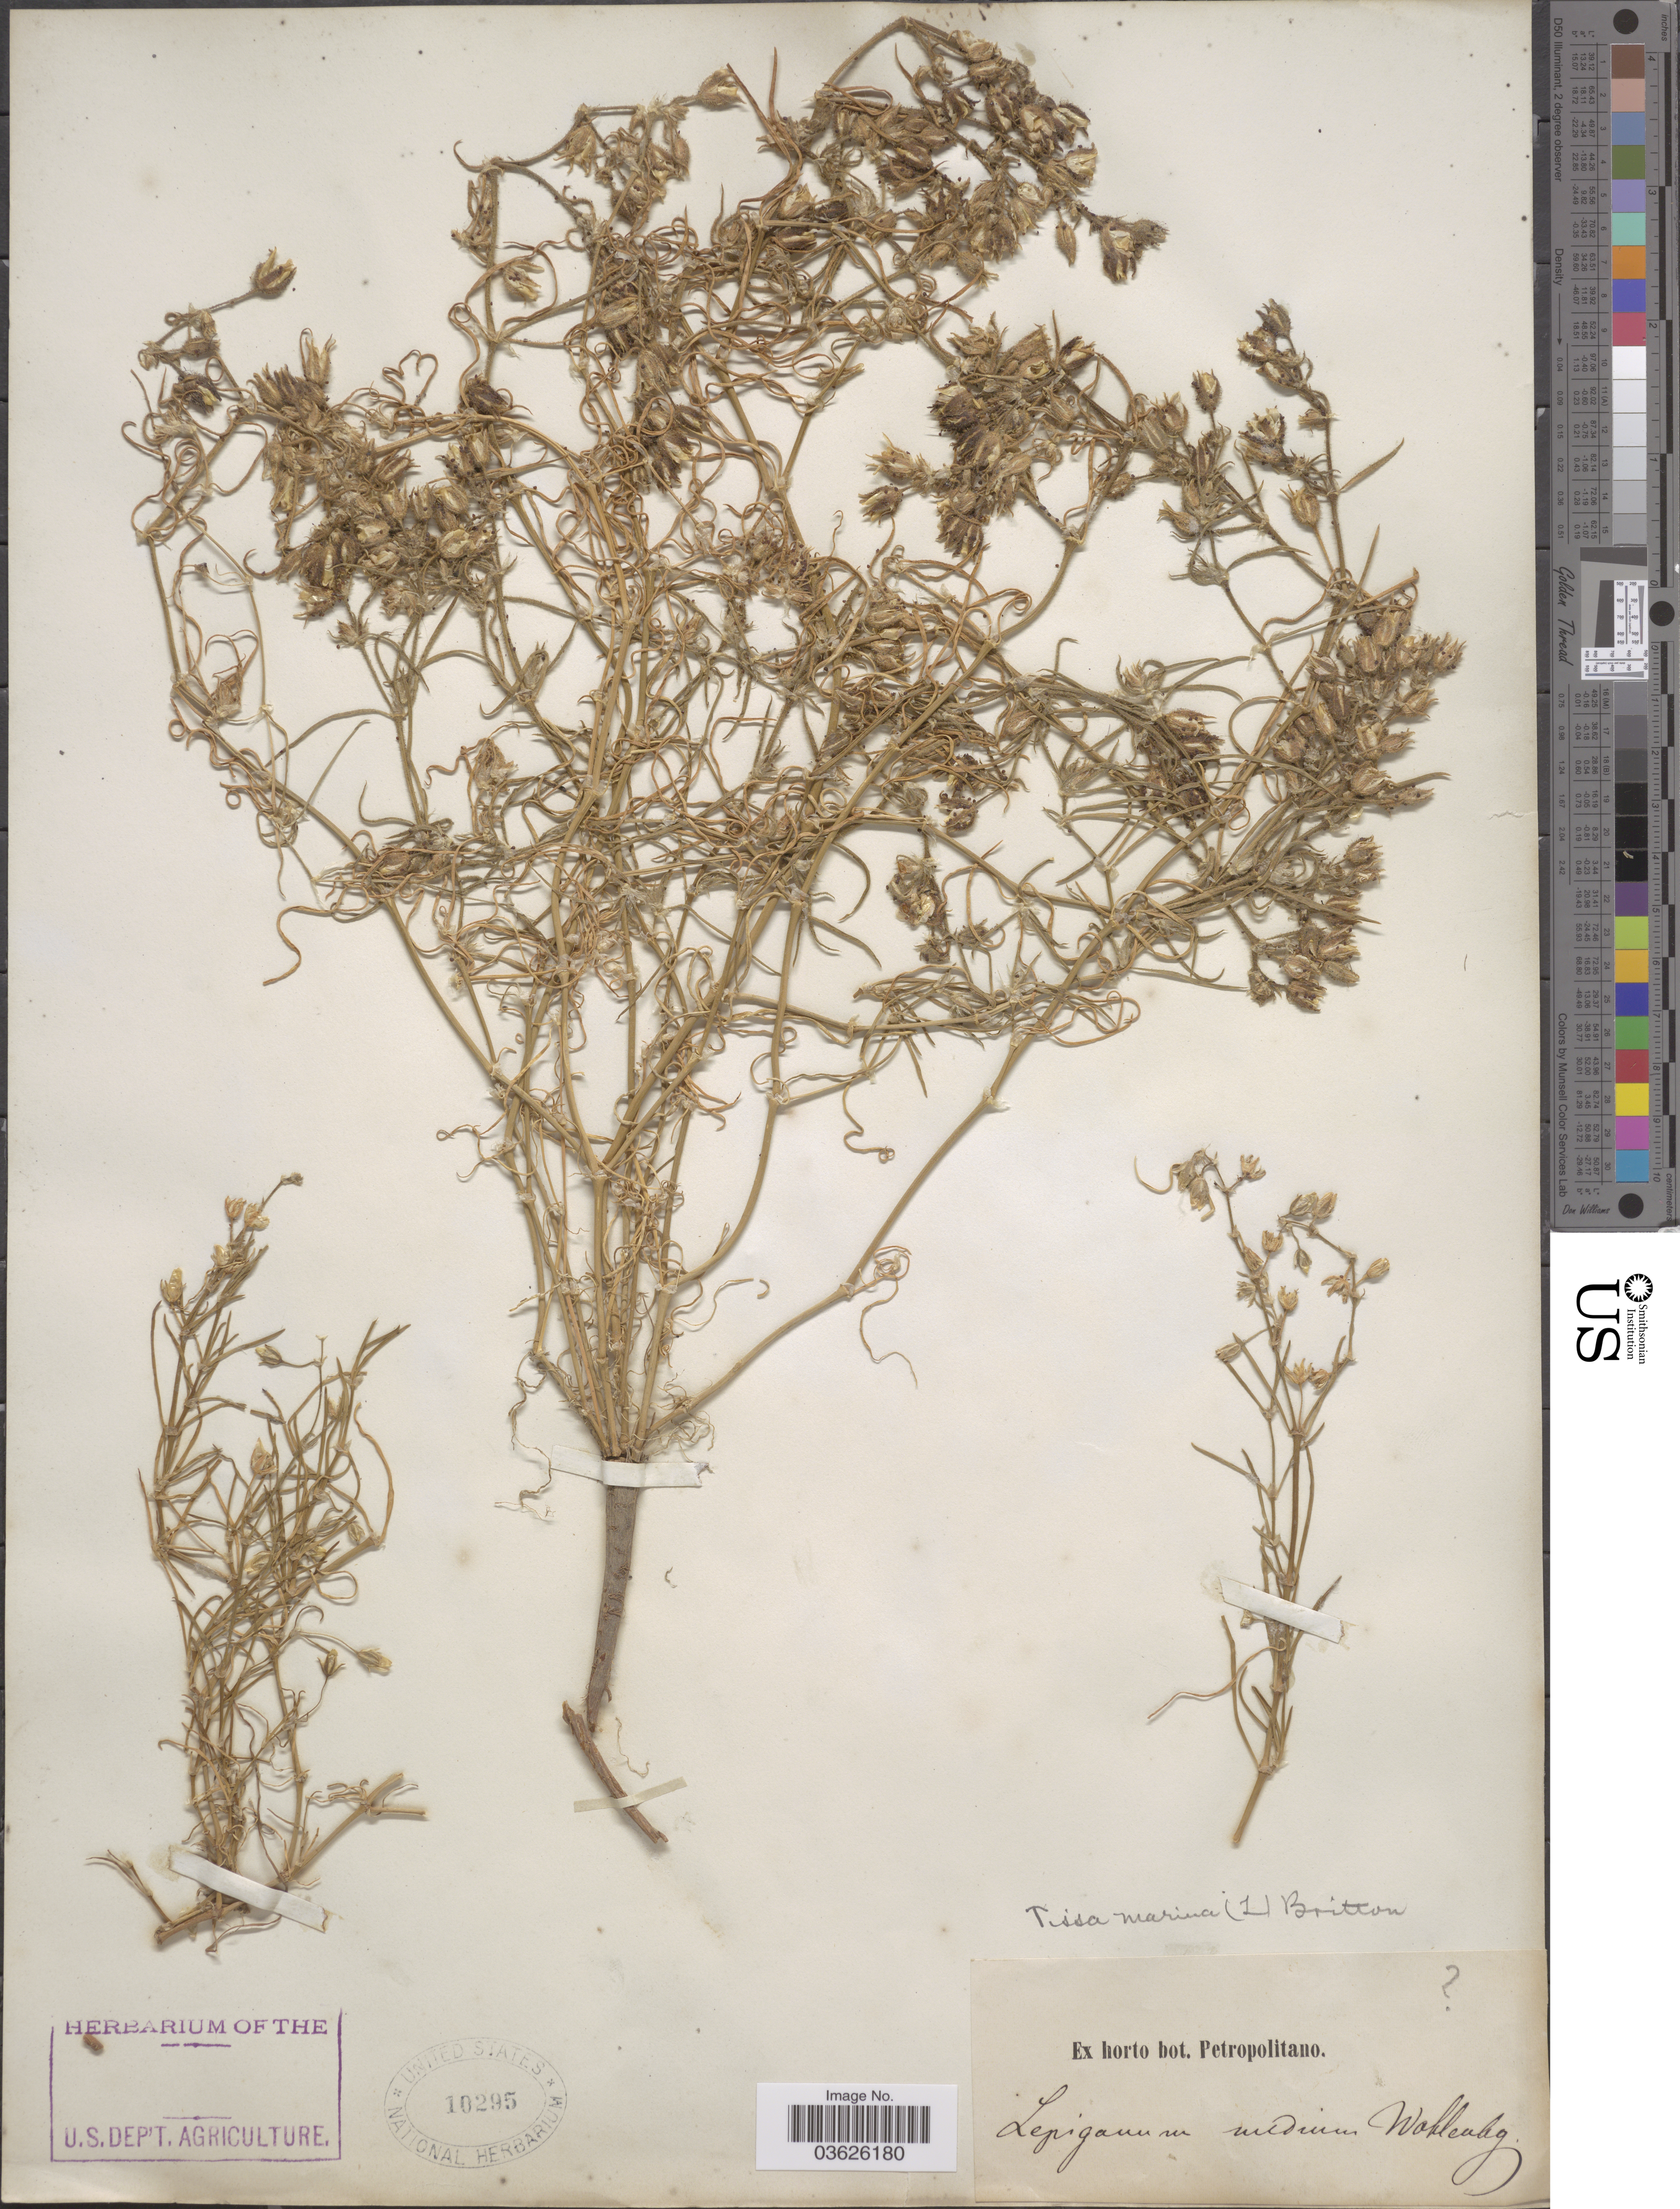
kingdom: Plantae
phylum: Tracheophyta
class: Magnoliopsida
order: Caryophyllales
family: Caryophyllaceae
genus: Tissa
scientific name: Tissa marina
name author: (L.) Britton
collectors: ex Horto Bot. Petropolitano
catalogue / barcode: US 10295